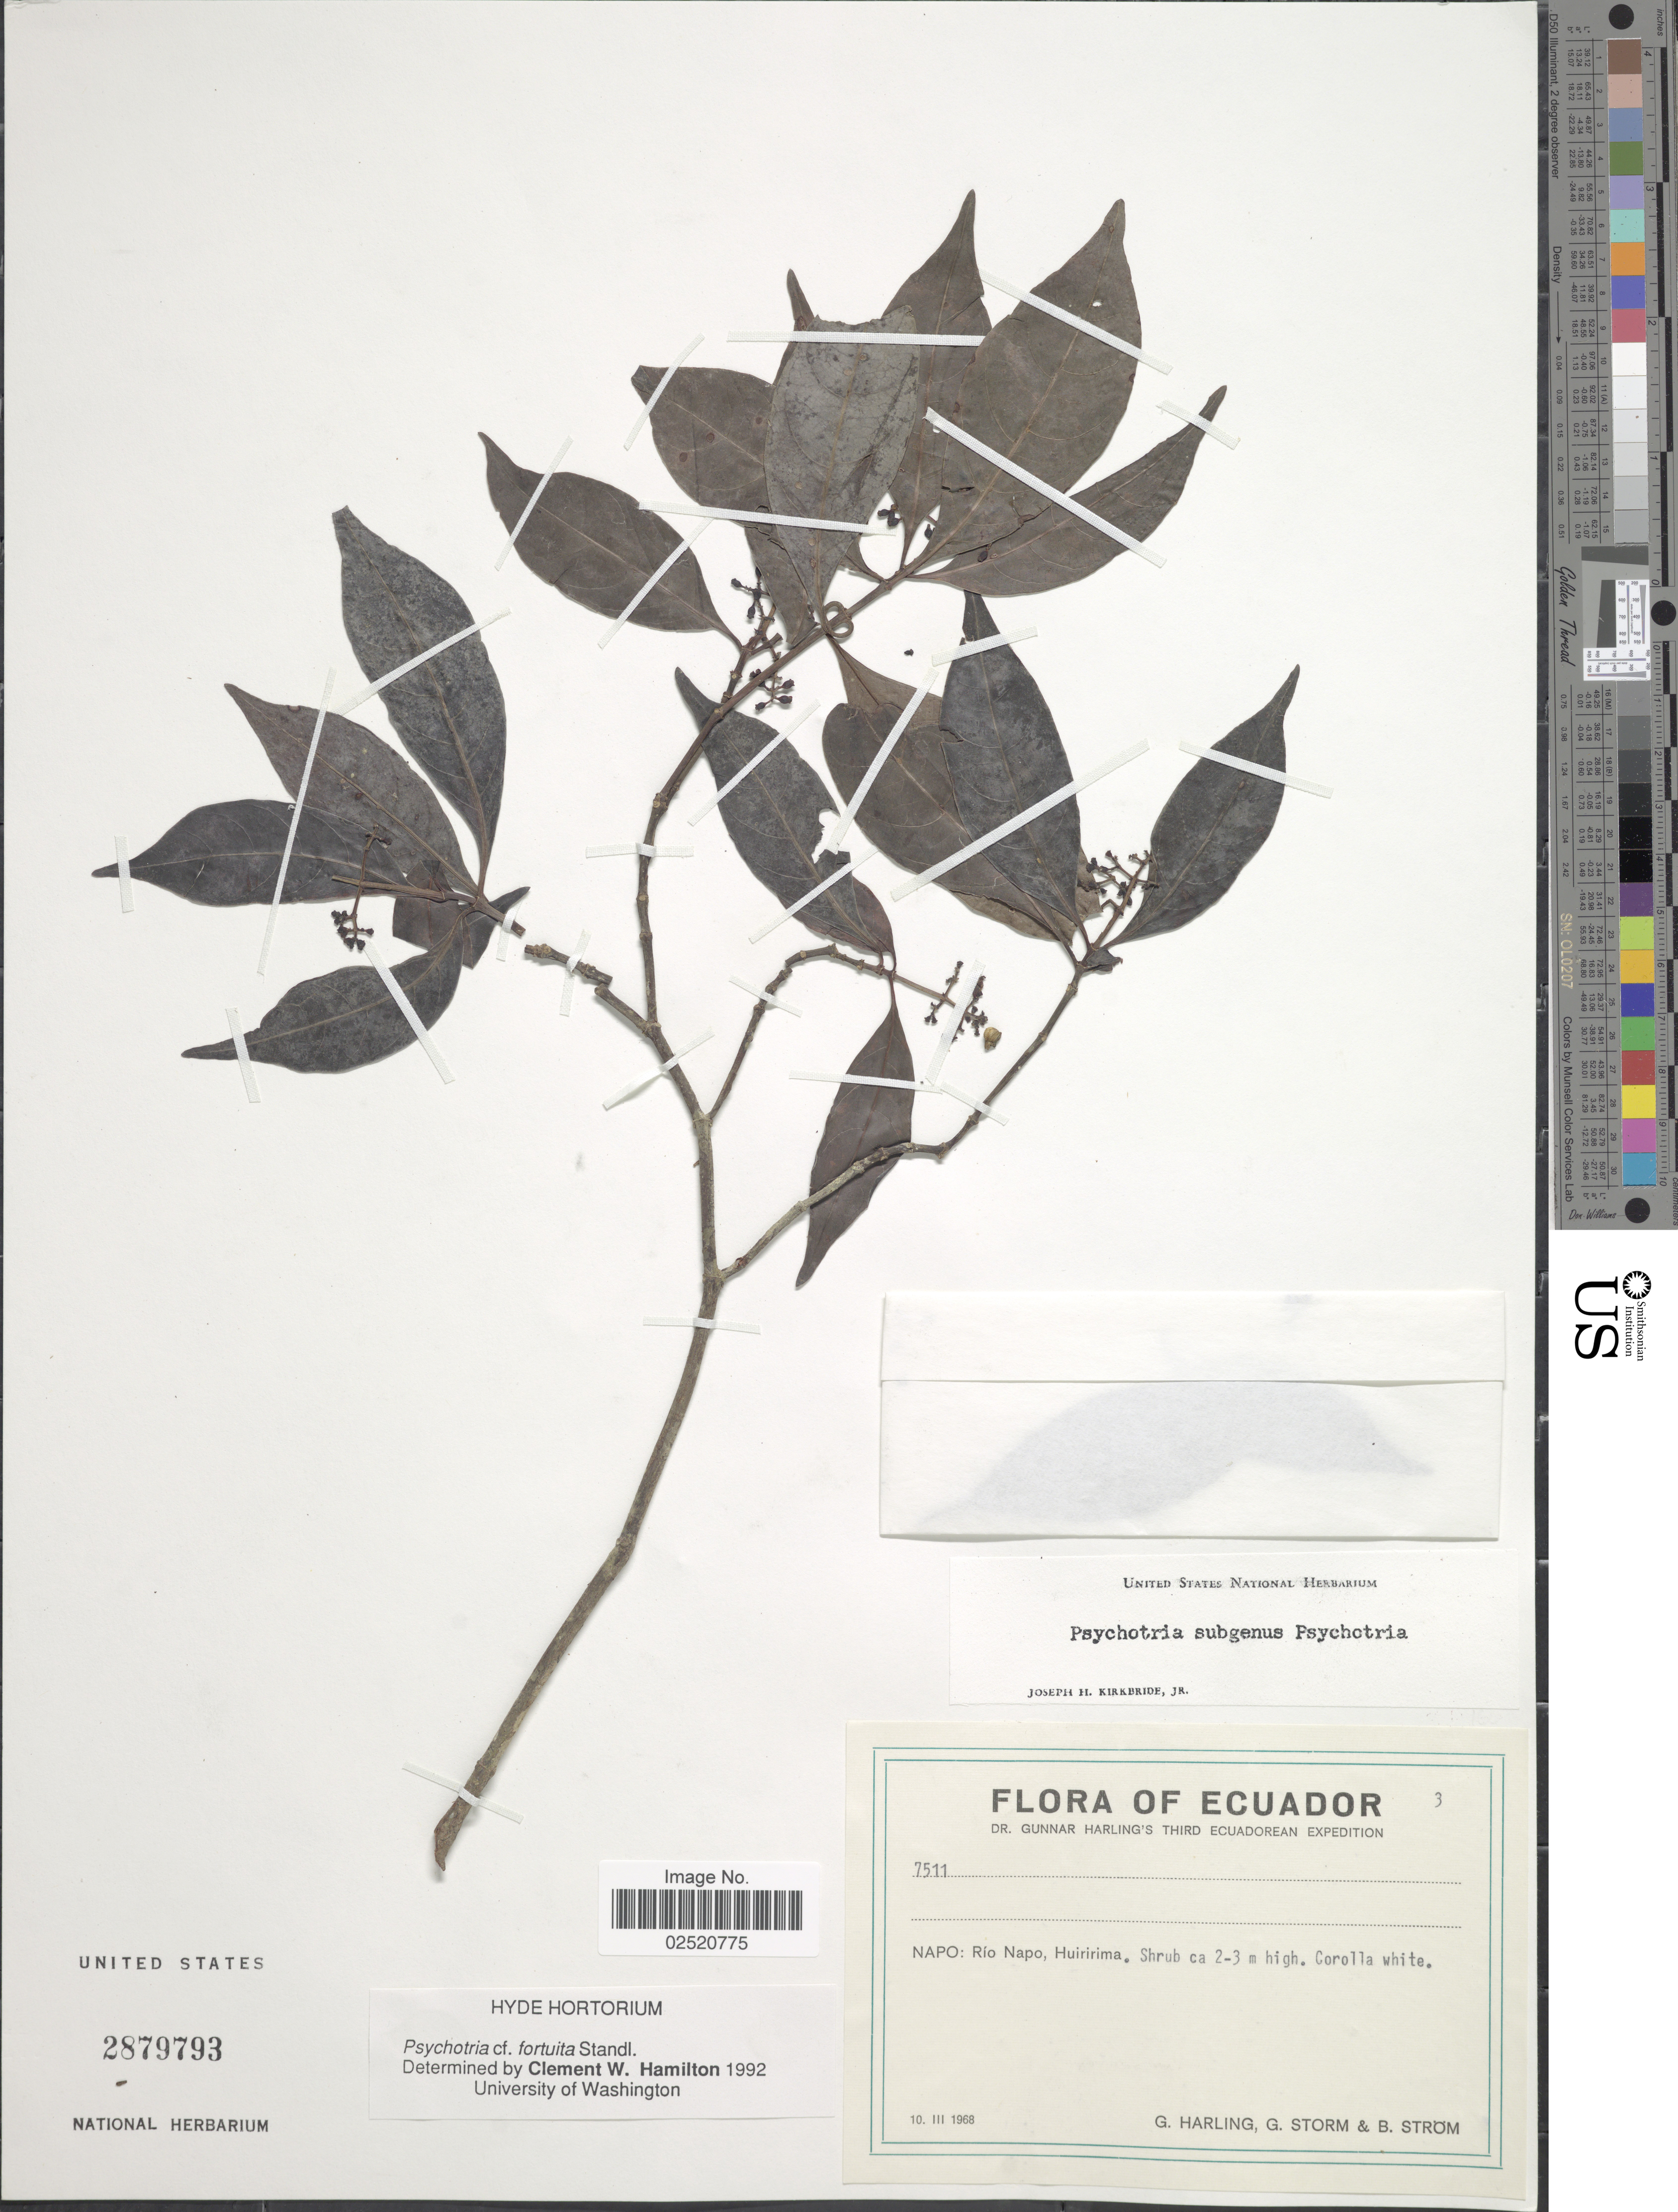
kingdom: Plantae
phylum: Tracheophyta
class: Magnoliopsida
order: Gentianales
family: Rubiaceae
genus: Psychotria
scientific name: Psychotria sp.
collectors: G. Harling, G. Storm & B. Ström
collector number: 7511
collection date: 1968-03-10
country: Ecuador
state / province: Napo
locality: Rio Napo Huiririma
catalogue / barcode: US 2879793